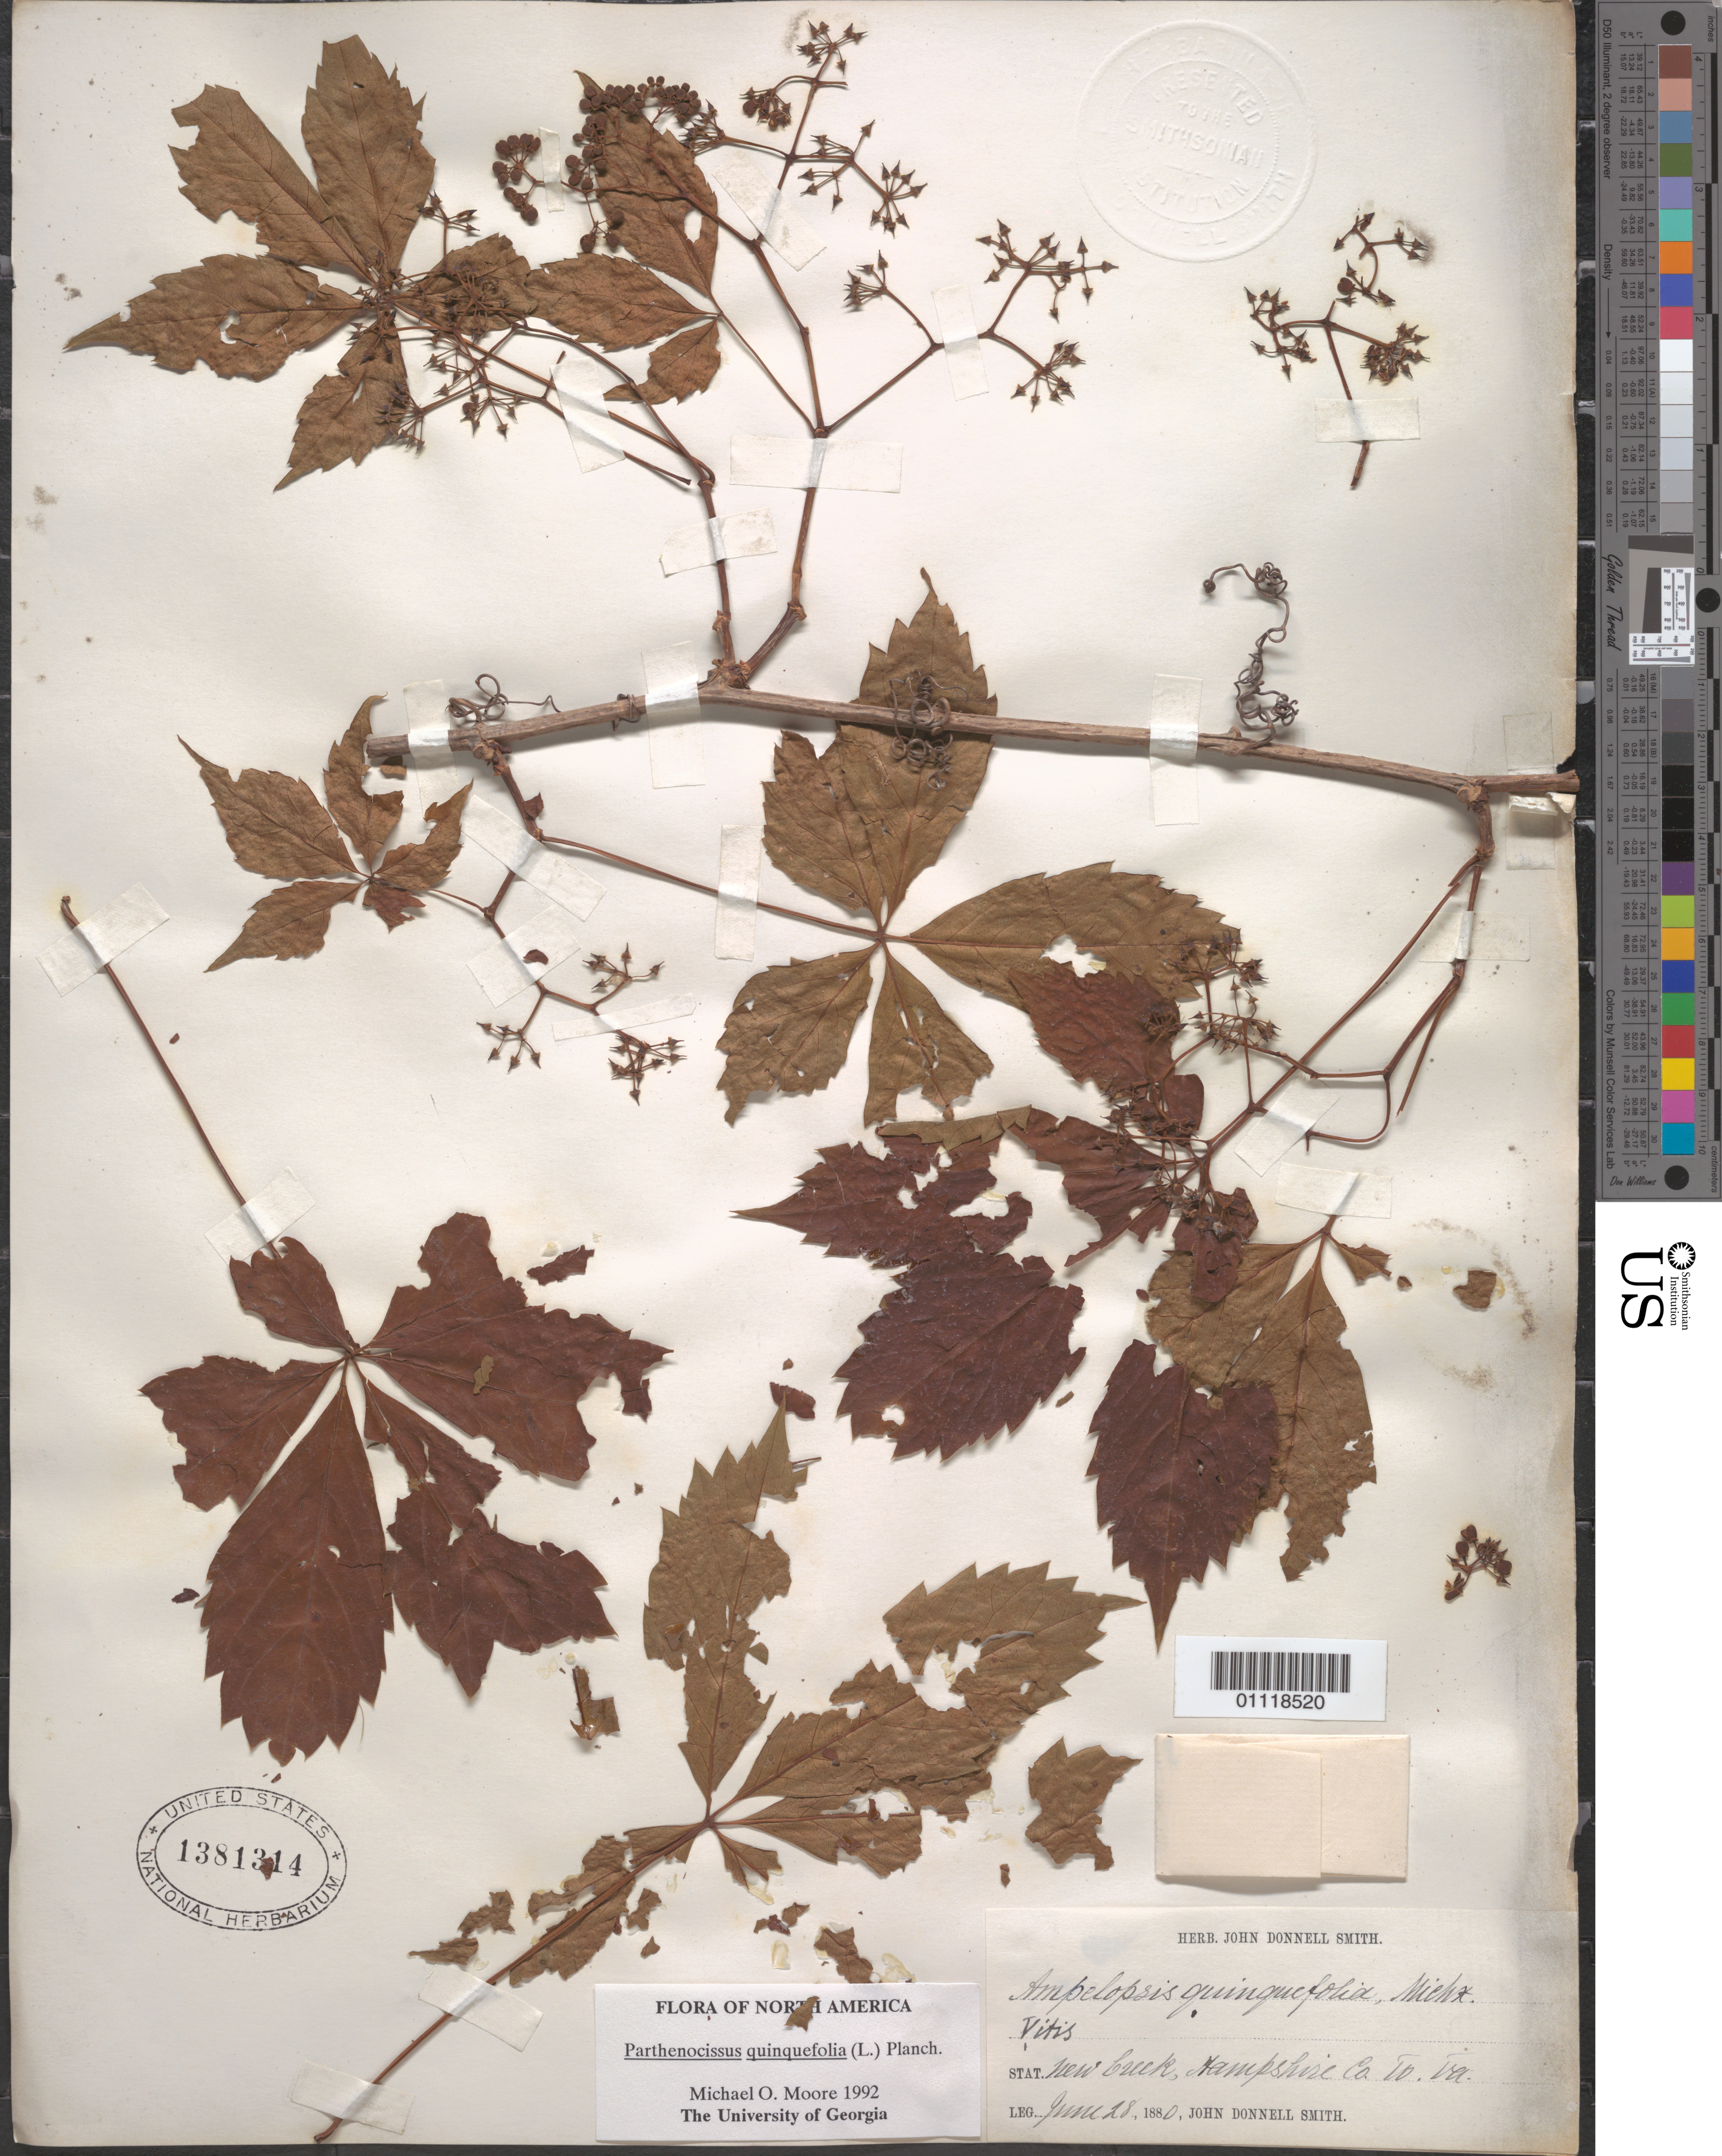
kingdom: Plantae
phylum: Tracheophyta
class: Magnoliopsida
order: Vitales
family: Vitaceae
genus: Parthenocissus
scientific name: Parthenocissus quinquefolia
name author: (L.) Planch.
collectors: ex Herb. John Donnell Smith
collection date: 1880-06-28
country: United States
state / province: West Virginia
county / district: Hampshire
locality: New Creek.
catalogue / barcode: US 1381314